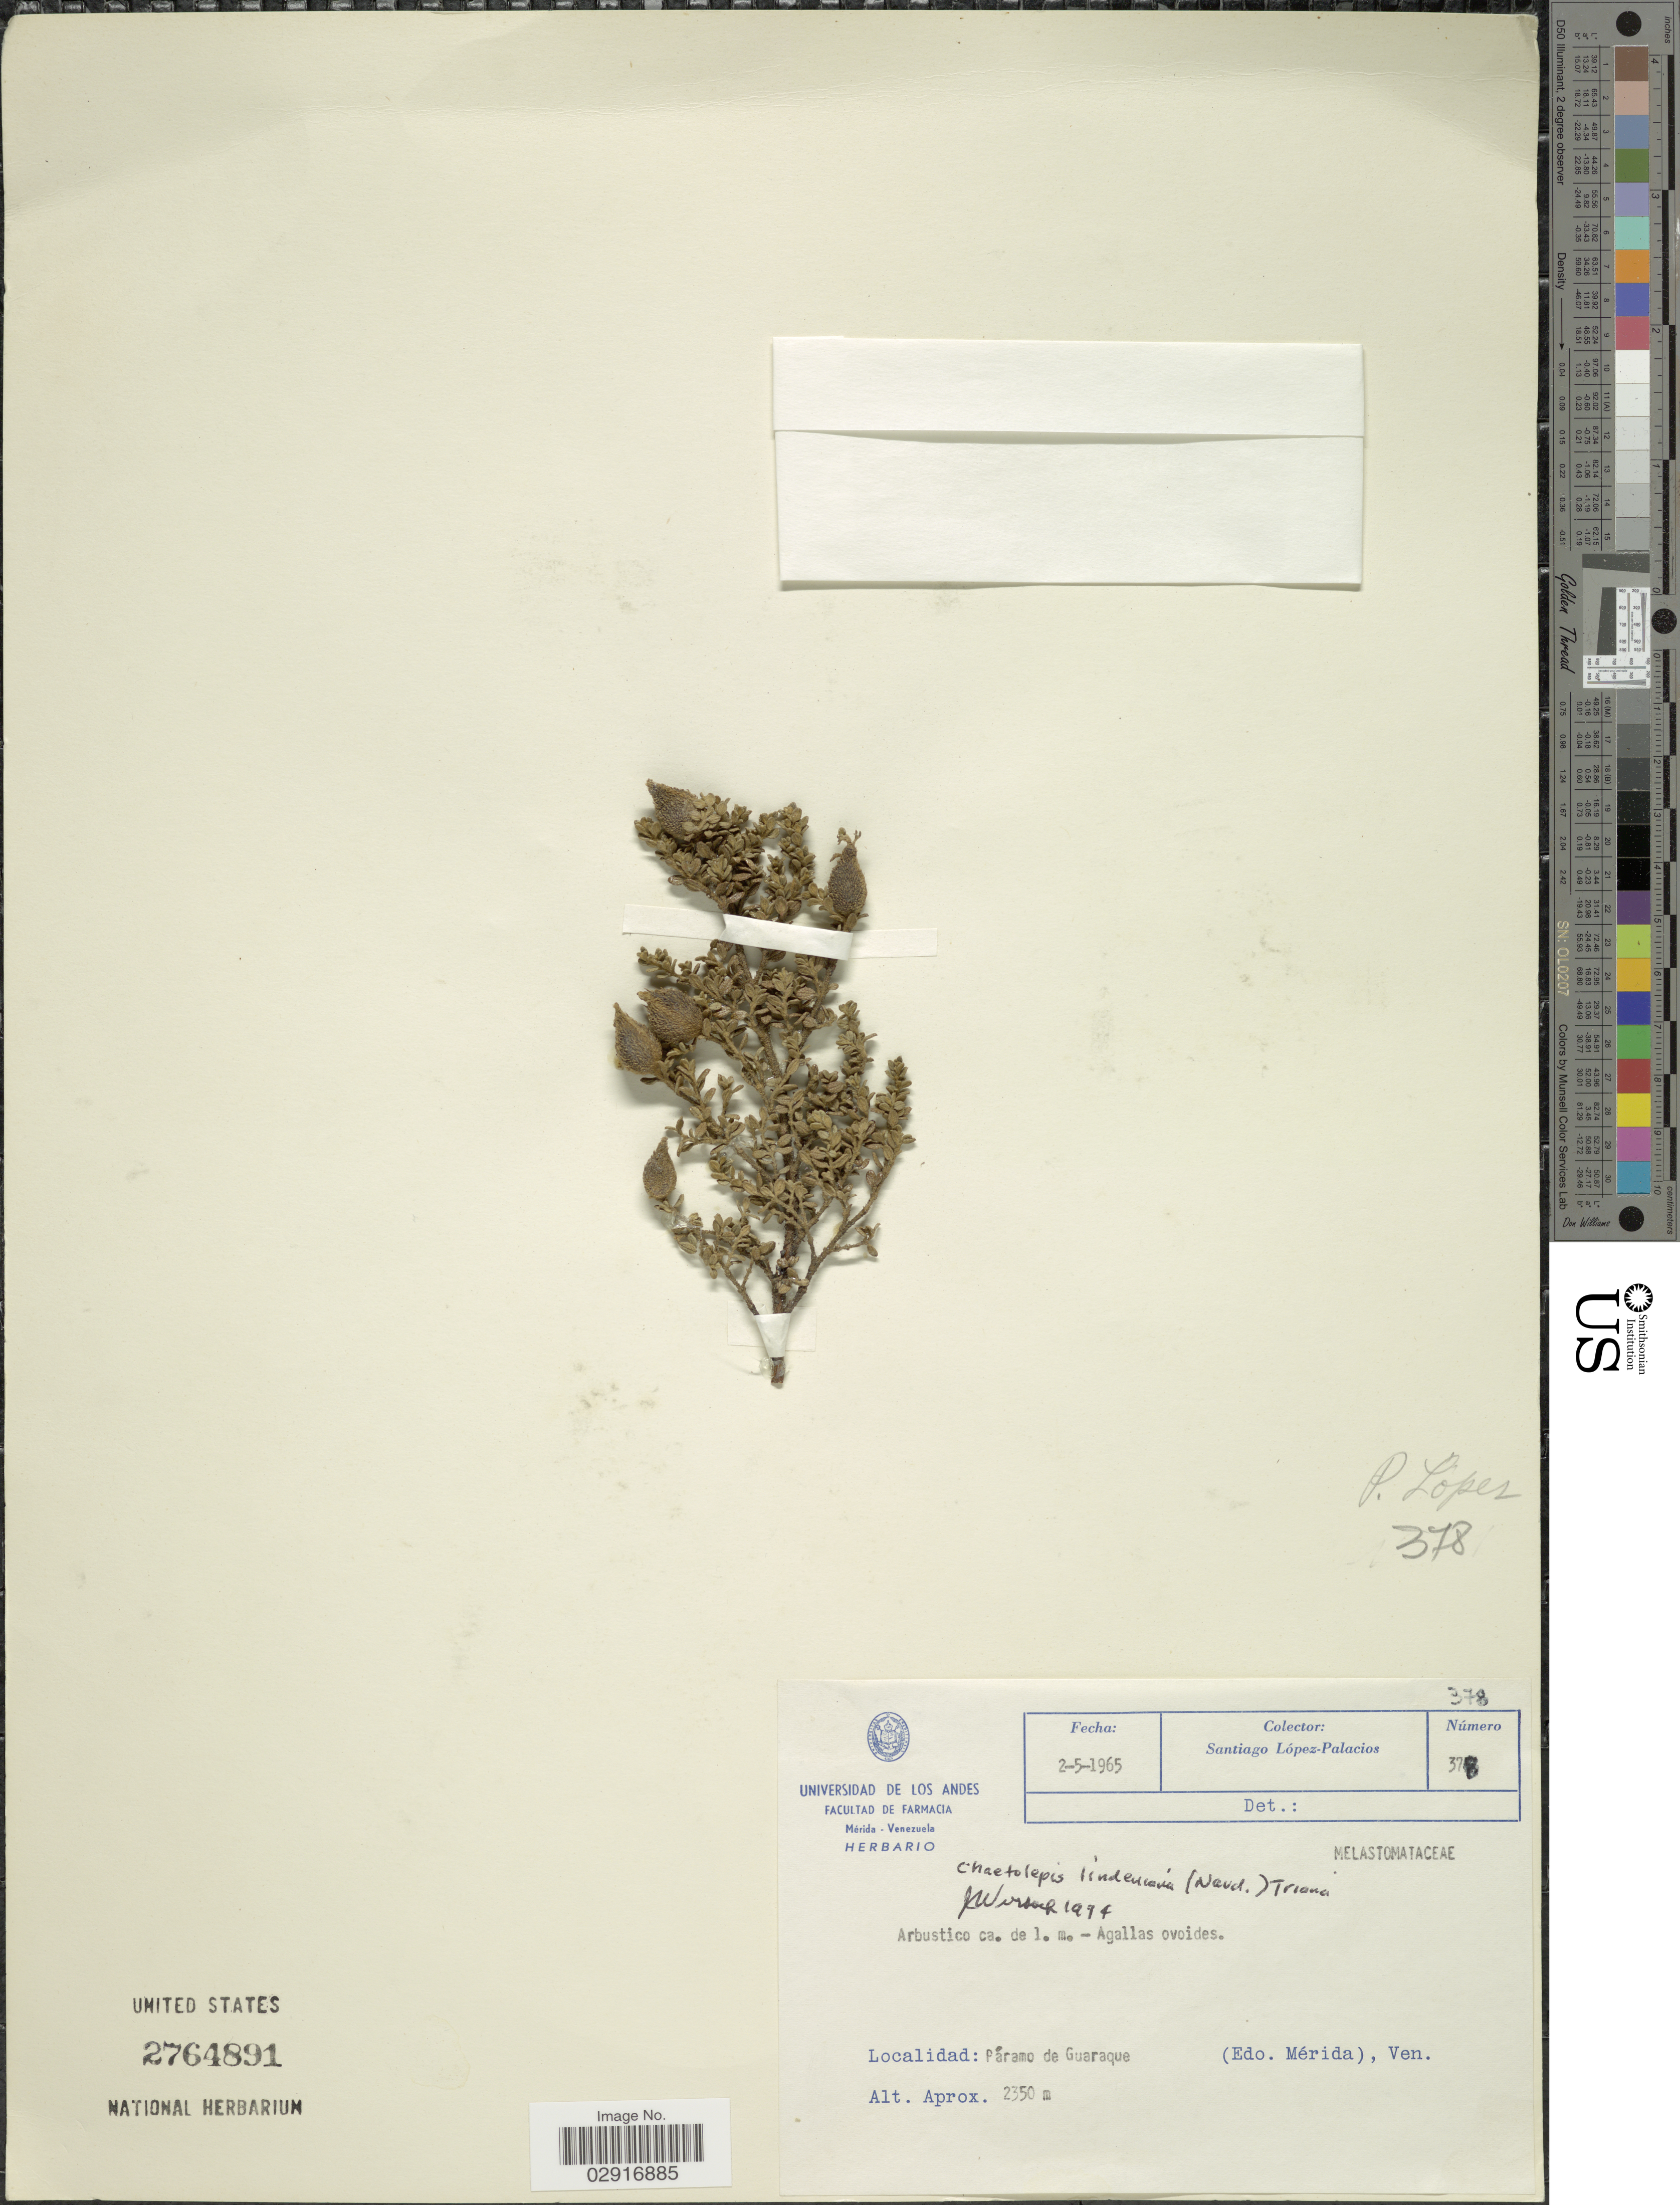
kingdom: Plantae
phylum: Tracheophyta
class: Magnoliopsida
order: Myrtales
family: Melastomataceae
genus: Chaetolepis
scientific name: Chaetolepis lindeniana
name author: (Naudin) Triana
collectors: S. López-Palacios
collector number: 378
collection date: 1965-05-02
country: Venezuela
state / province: Mérida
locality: Páramo de Guaraque.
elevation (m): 2350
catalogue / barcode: US 2764891